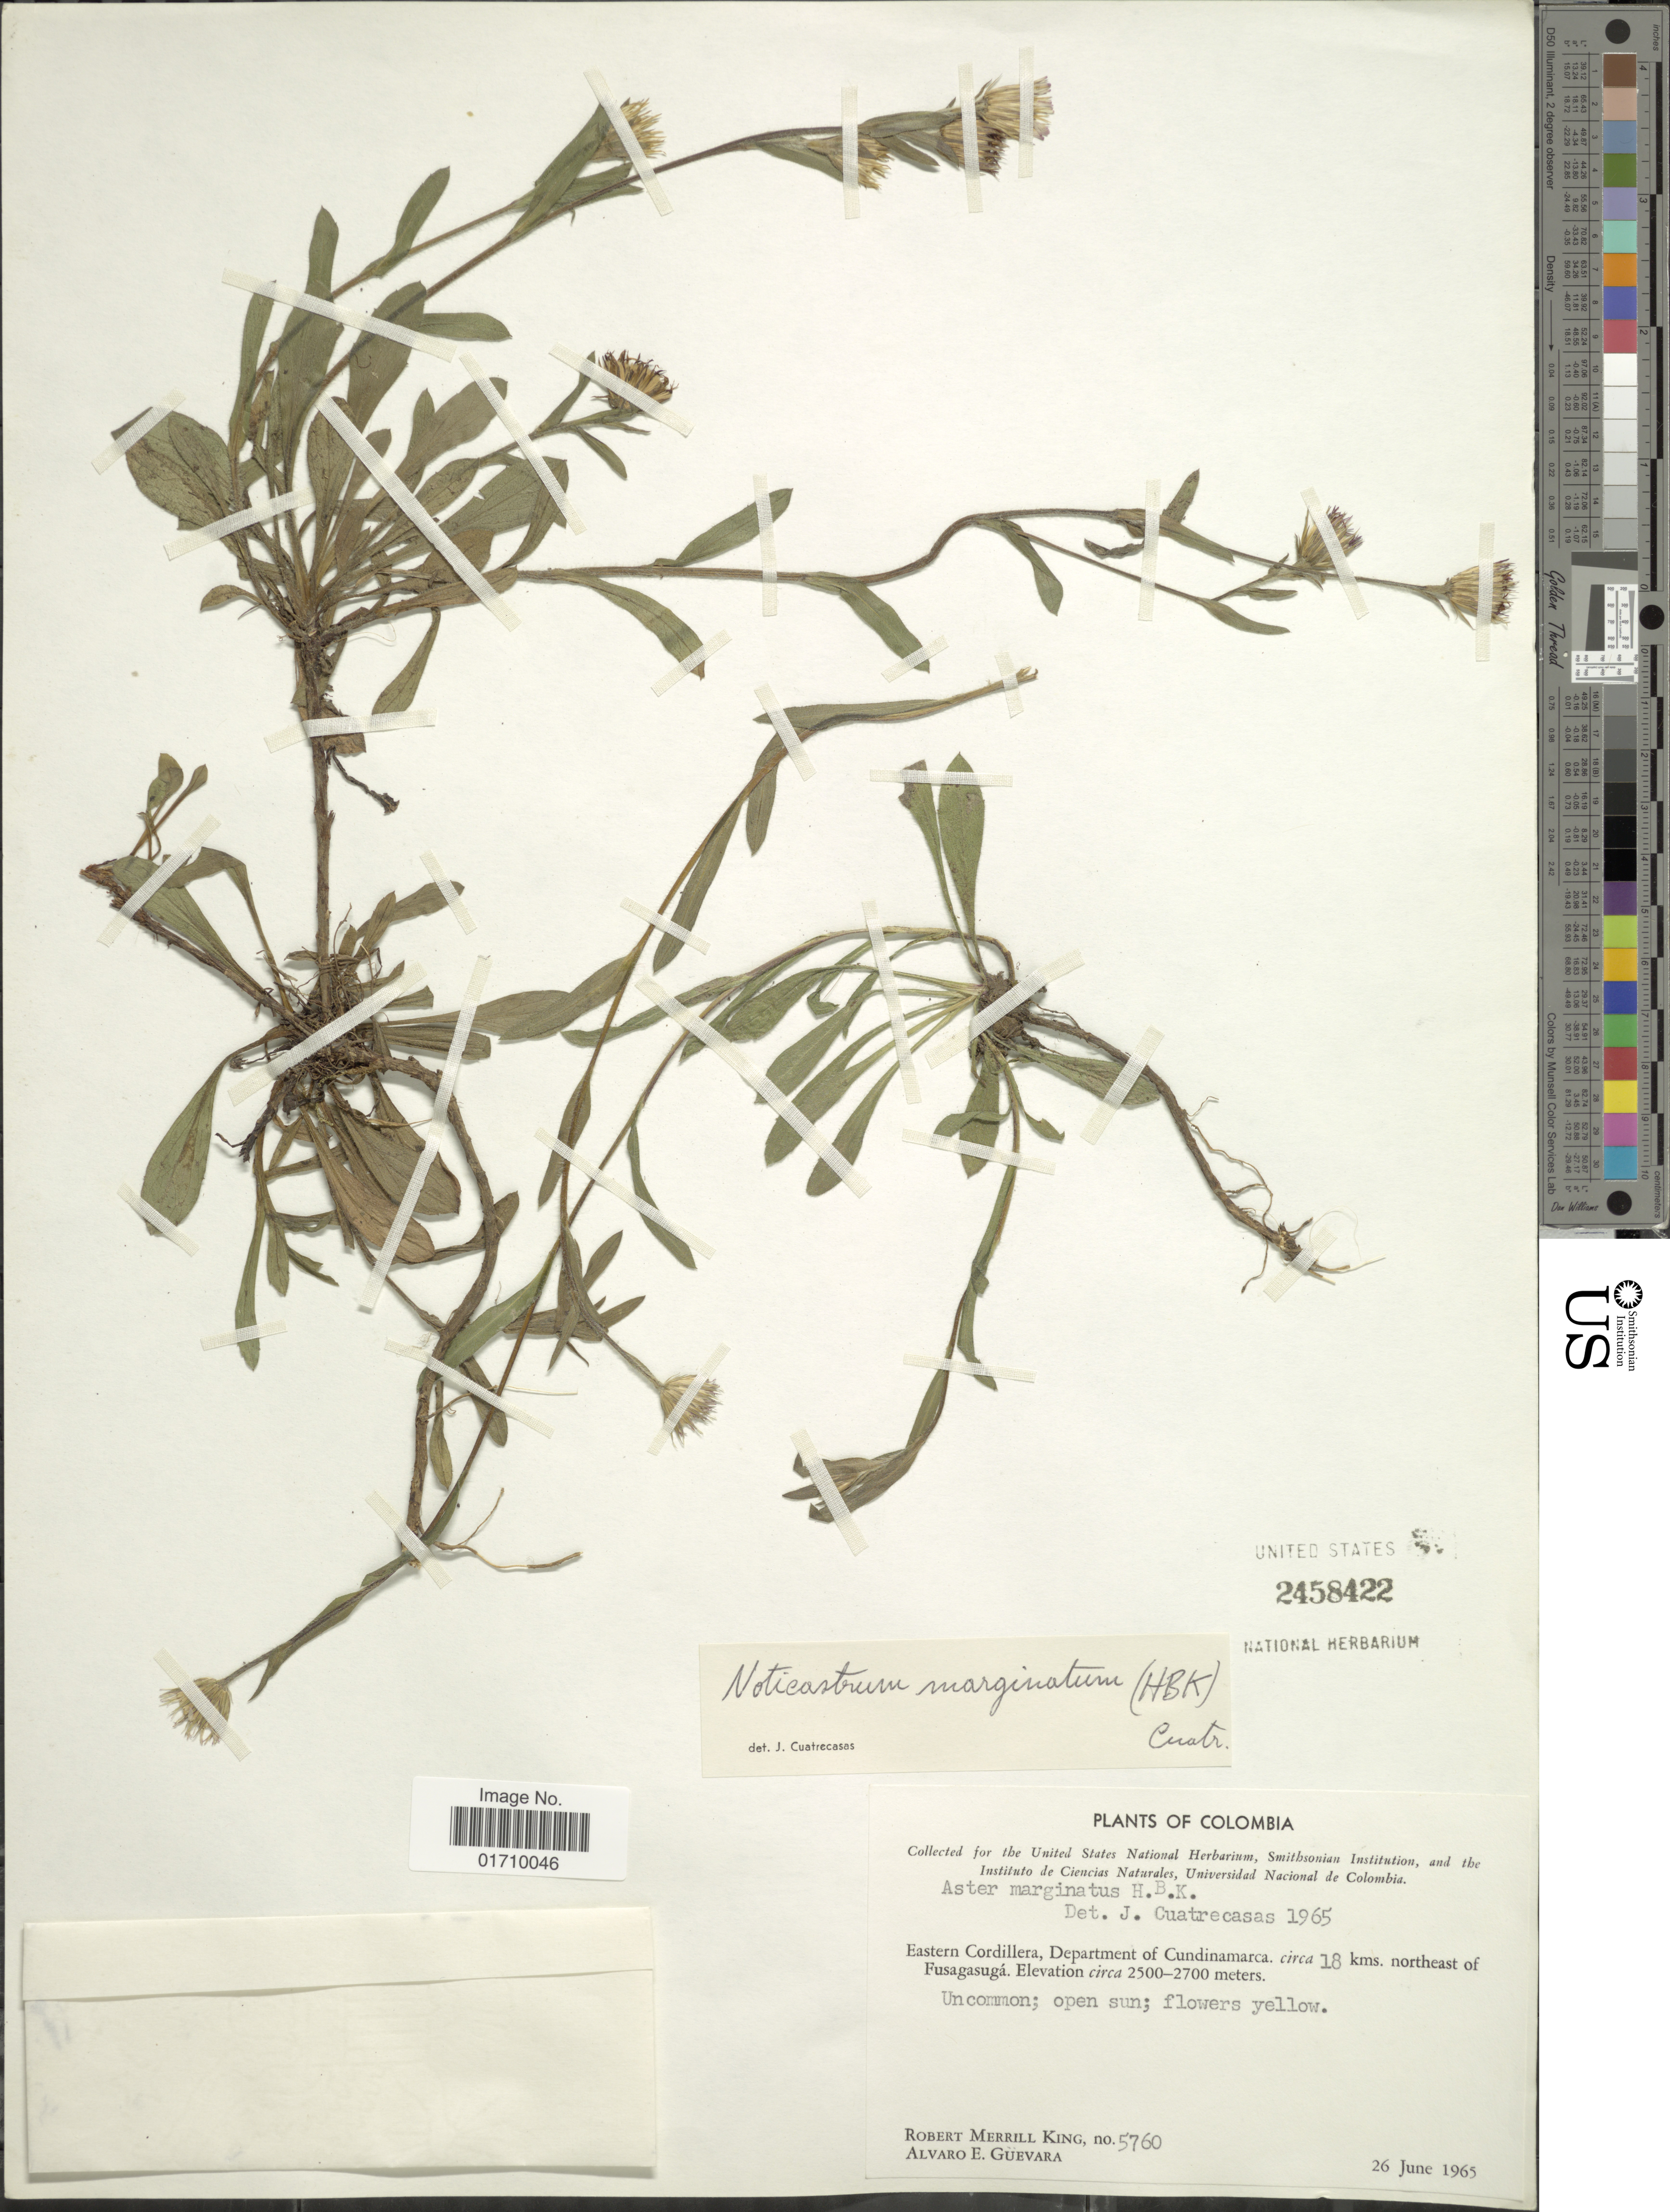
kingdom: Plantae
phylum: Tracheophyta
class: Magnoliopsida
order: Asterales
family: Asteraceae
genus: Noticastrum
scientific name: Noticastrum marginatum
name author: (Kunth) Cuatrec.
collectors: R. M. King & A. E. Guevara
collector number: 5760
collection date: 1965-06-26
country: Colombia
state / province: Cundinamarca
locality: Eastern Cordillera, circa 18 kms northeast of Fusagasuga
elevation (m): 2500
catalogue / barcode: US 2458422